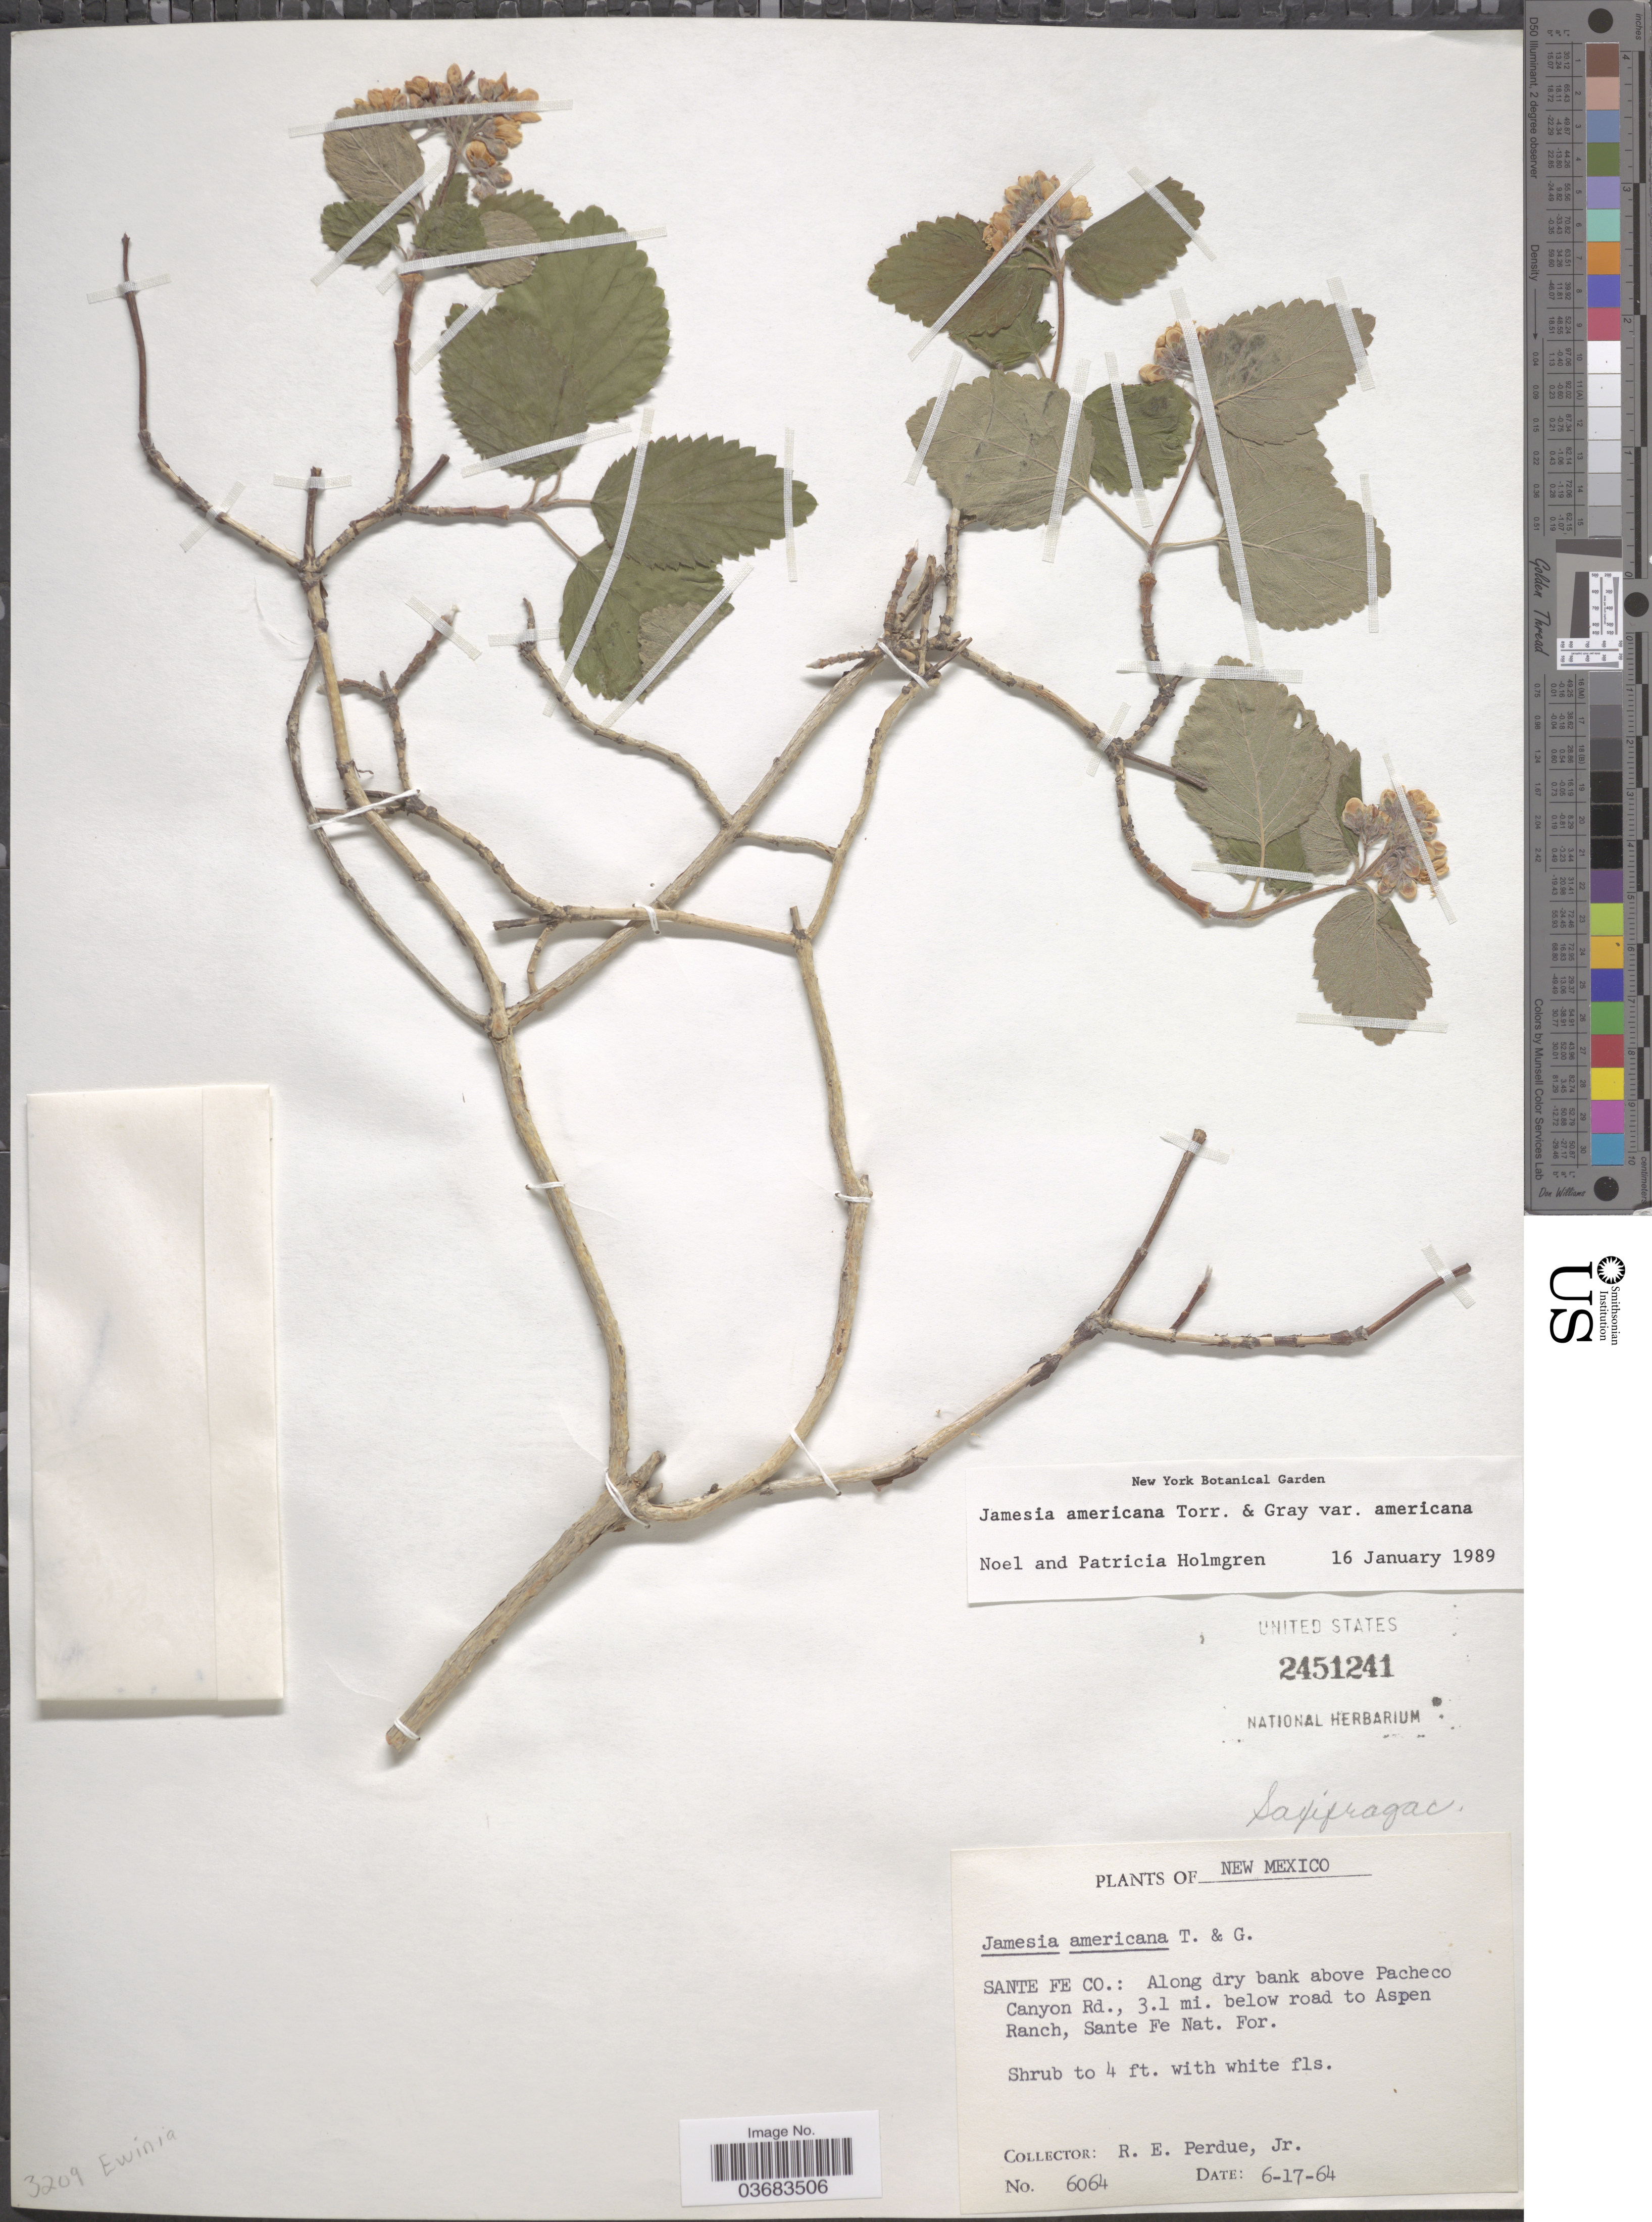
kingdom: Plantae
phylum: Tracheophyta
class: Magnoliopsida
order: Cornales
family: Hydrangeaceae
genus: Edwinia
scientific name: Edwinia americana var. americana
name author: (Torr. & A. Gray) A. Heller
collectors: R. E. Perdue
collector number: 6064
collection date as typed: Transcribed d/m/y: 17/6/64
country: United States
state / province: New Mexico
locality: Sante Fe Co.: Along dry bank above Pacheco Canyon Rd., 3.1 mi. below road to Aspen Ranch, Santa Fe Nat. For.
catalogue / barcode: US 2451241